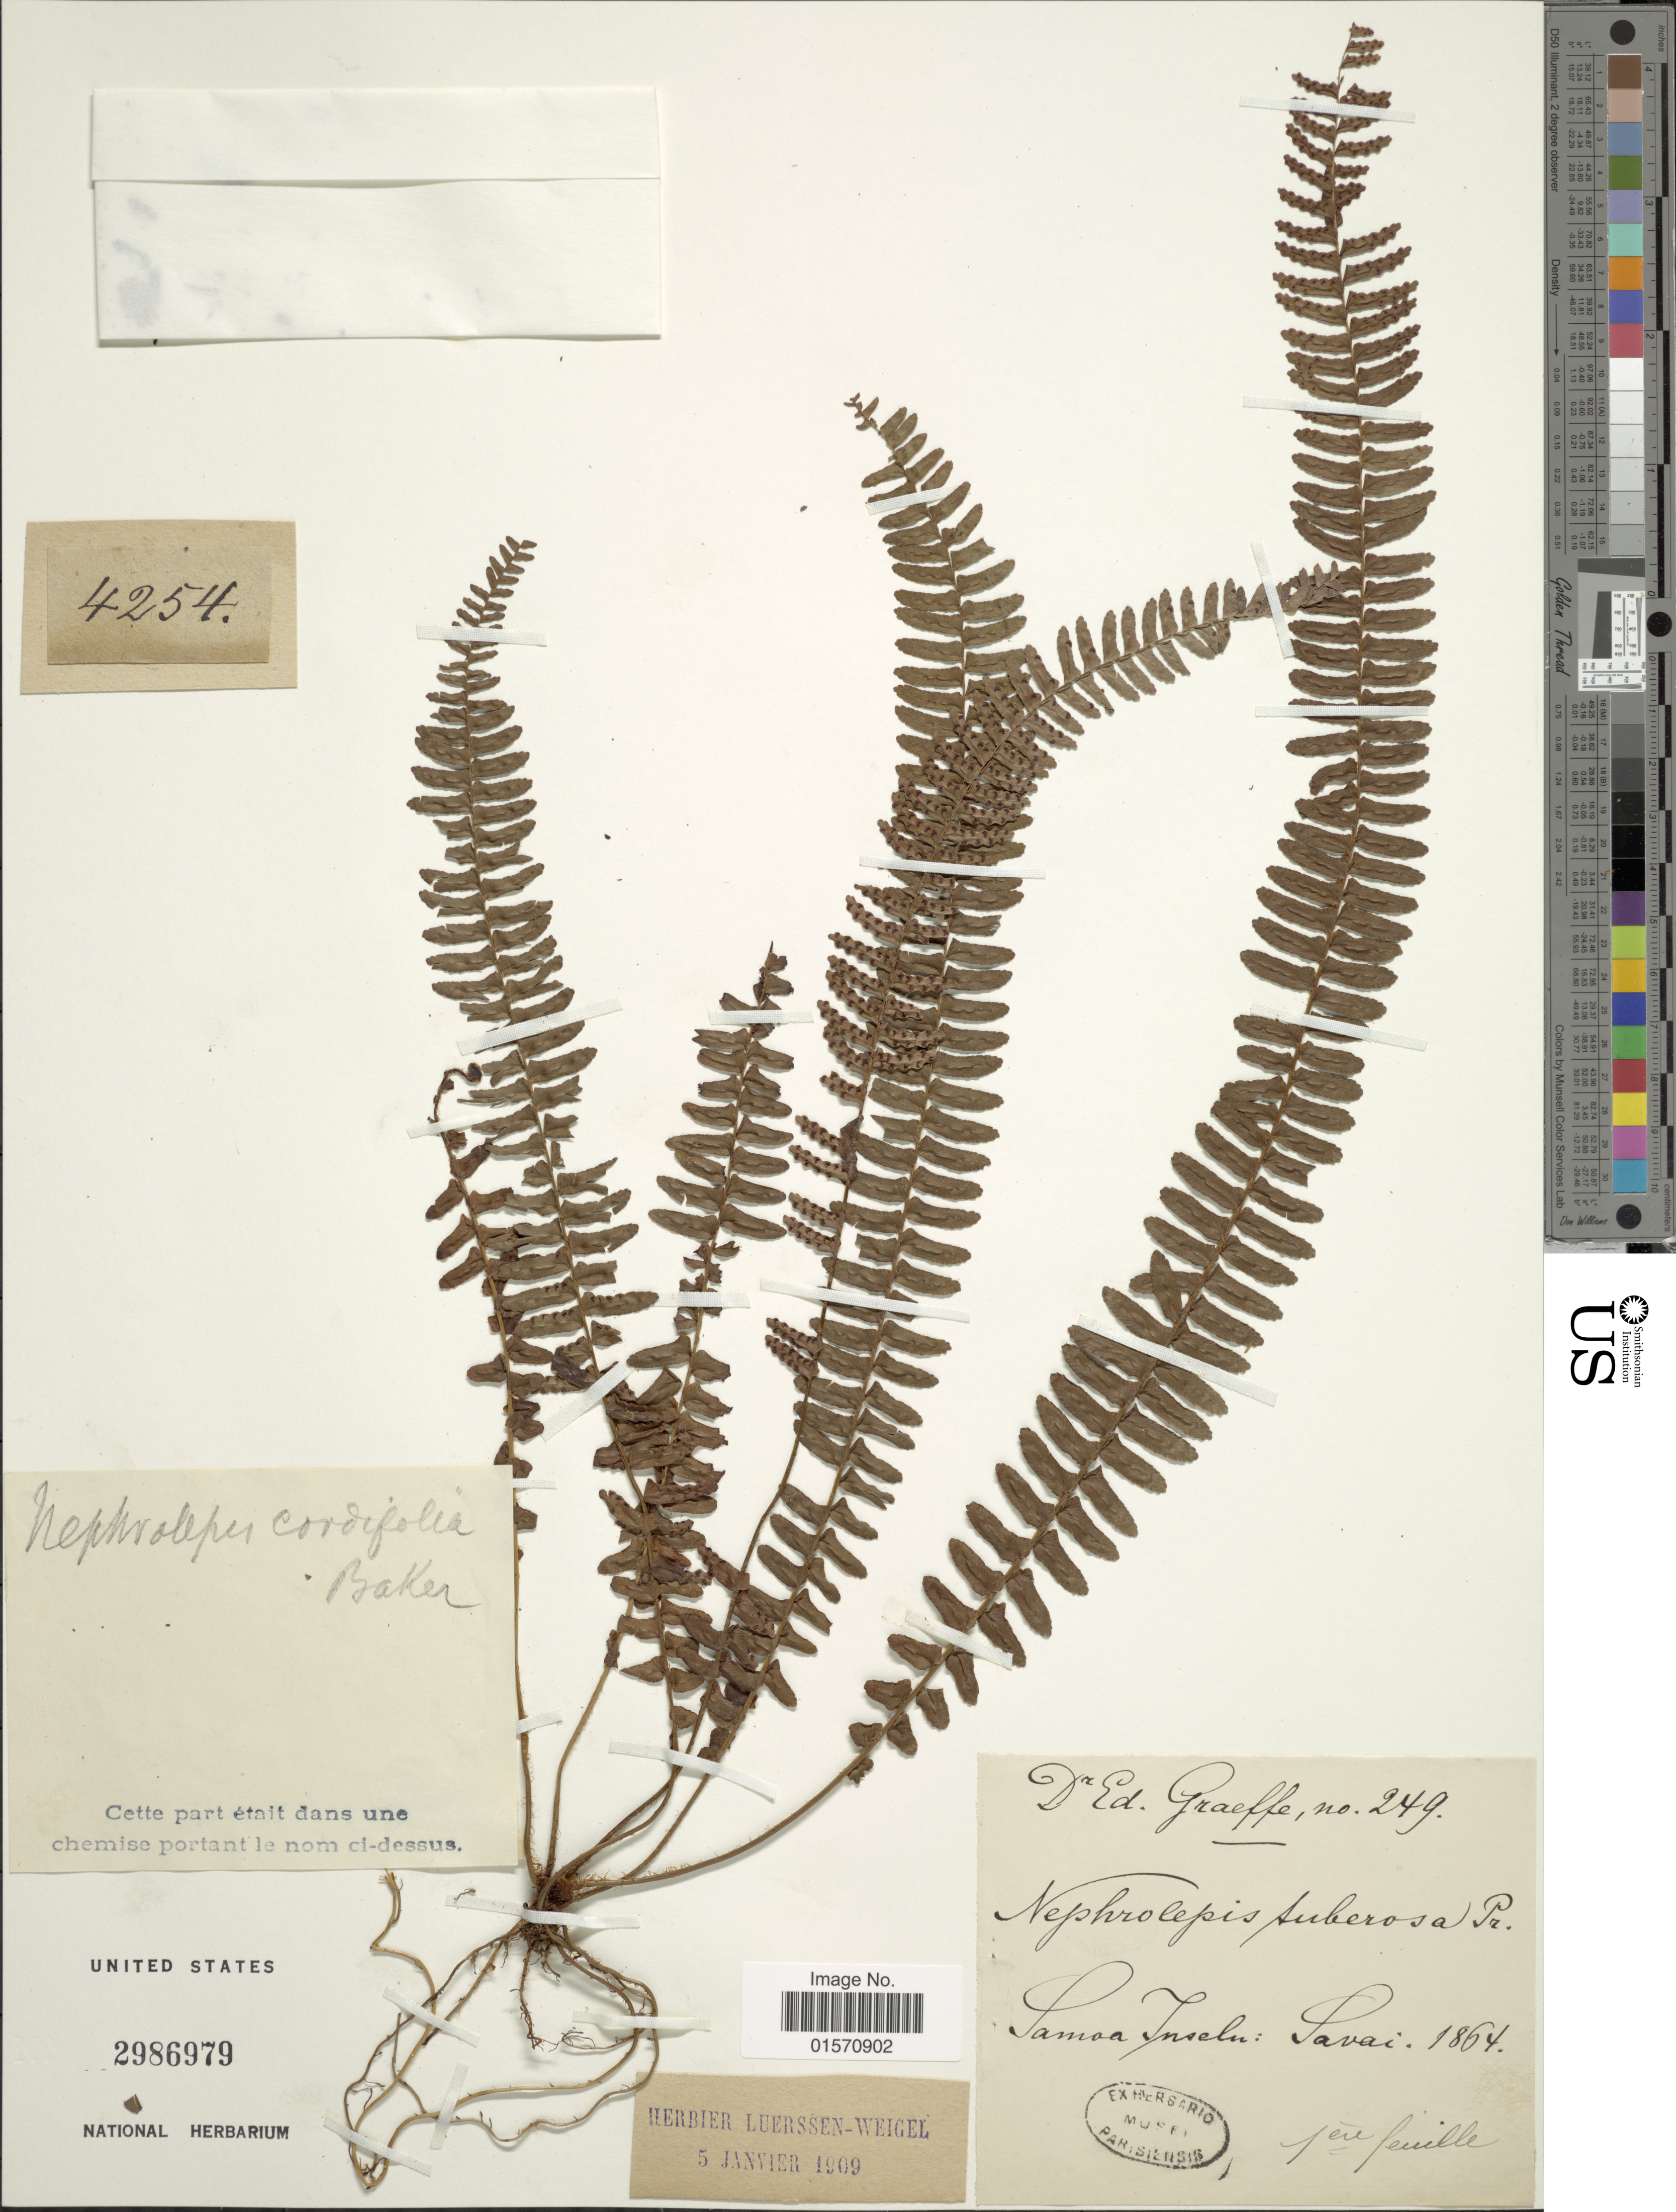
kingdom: Plantae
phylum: Tracheophyta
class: Polypodiopsida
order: Polypodiales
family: Nephrolepidaceae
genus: Nephrolepis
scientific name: Nephrolepis cordifolia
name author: (L.) C. Presl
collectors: E. Graeffe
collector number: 249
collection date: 1864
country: Samoa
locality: Samoa Inseln: Savai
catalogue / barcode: US 2986979